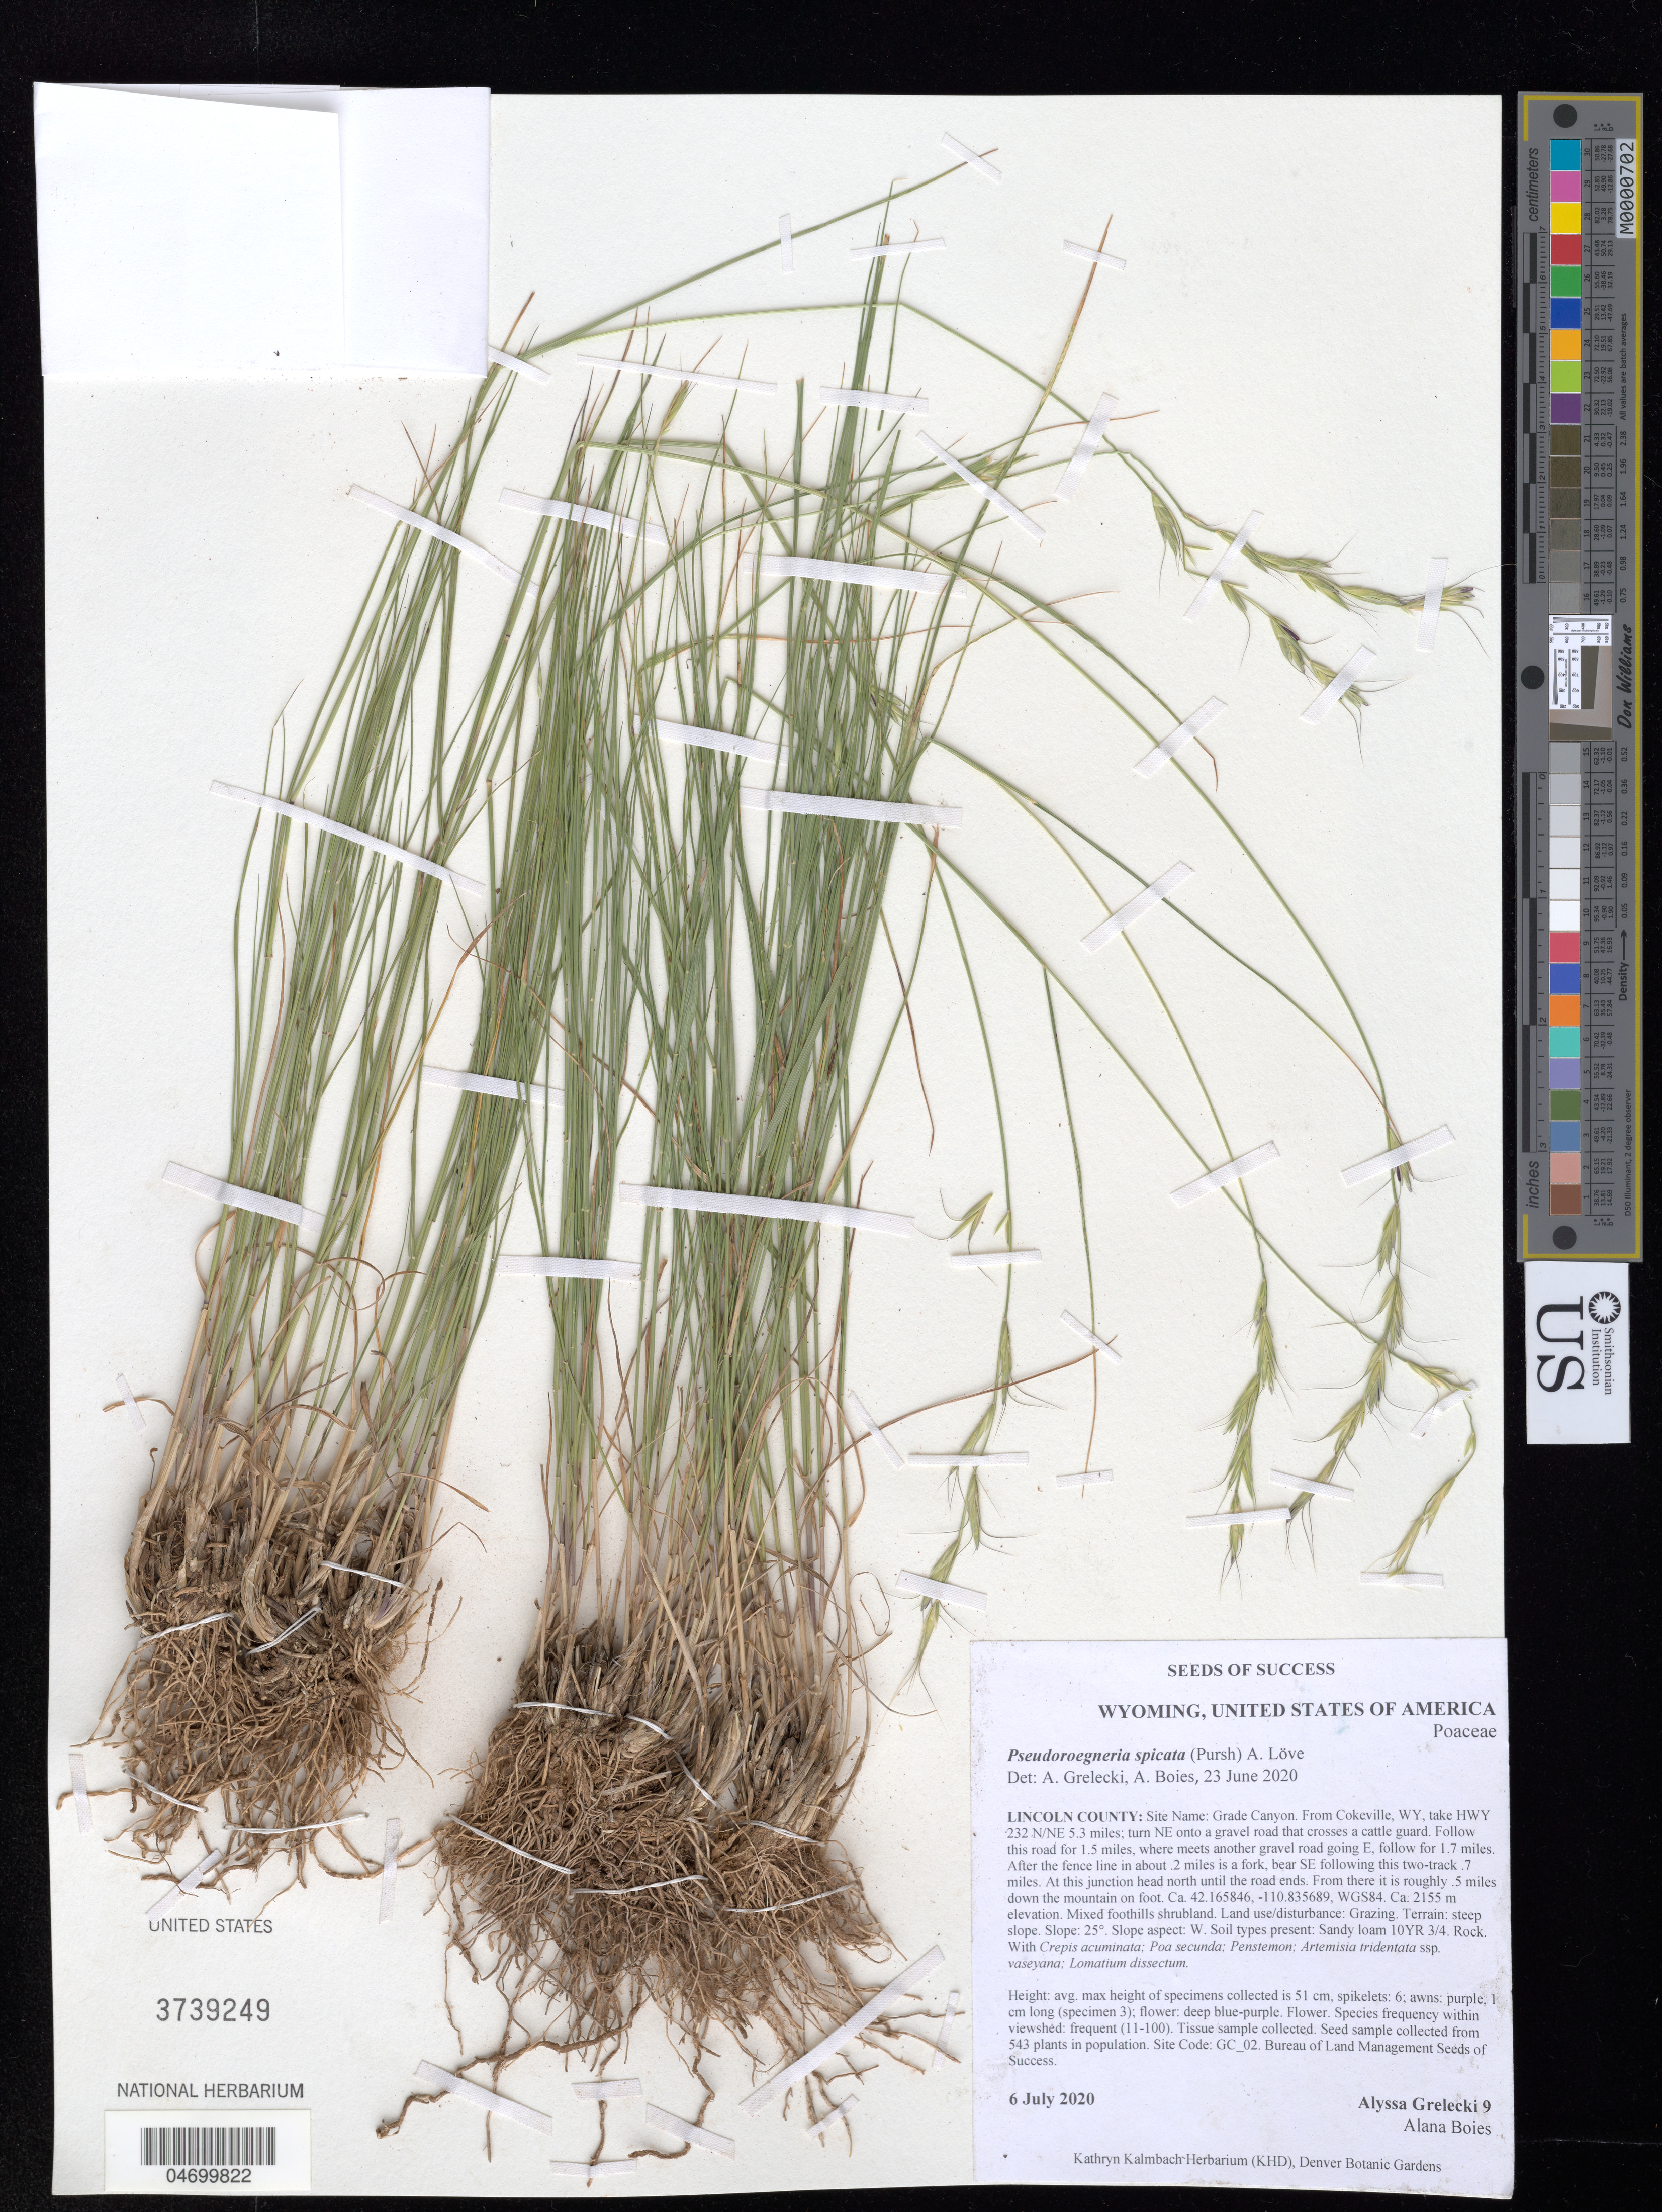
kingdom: Plantae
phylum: Tracheophyta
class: Liliopsida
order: Poales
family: Poaceae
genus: Pseudoroegneria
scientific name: Pseudoroegneria spicata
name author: (Pursh) Á. Löve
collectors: A. Grelecki & A. Boies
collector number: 9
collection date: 2020-07-06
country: United States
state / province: Wyoming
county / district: Lincoln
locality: Grade Canyon.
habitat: Mixed foothills shrubland. Sandy loam soil. With Crepis acuminata, Poa secunda, Lomatium dissectum, etc.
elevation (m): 2155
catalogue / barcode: US 3739249